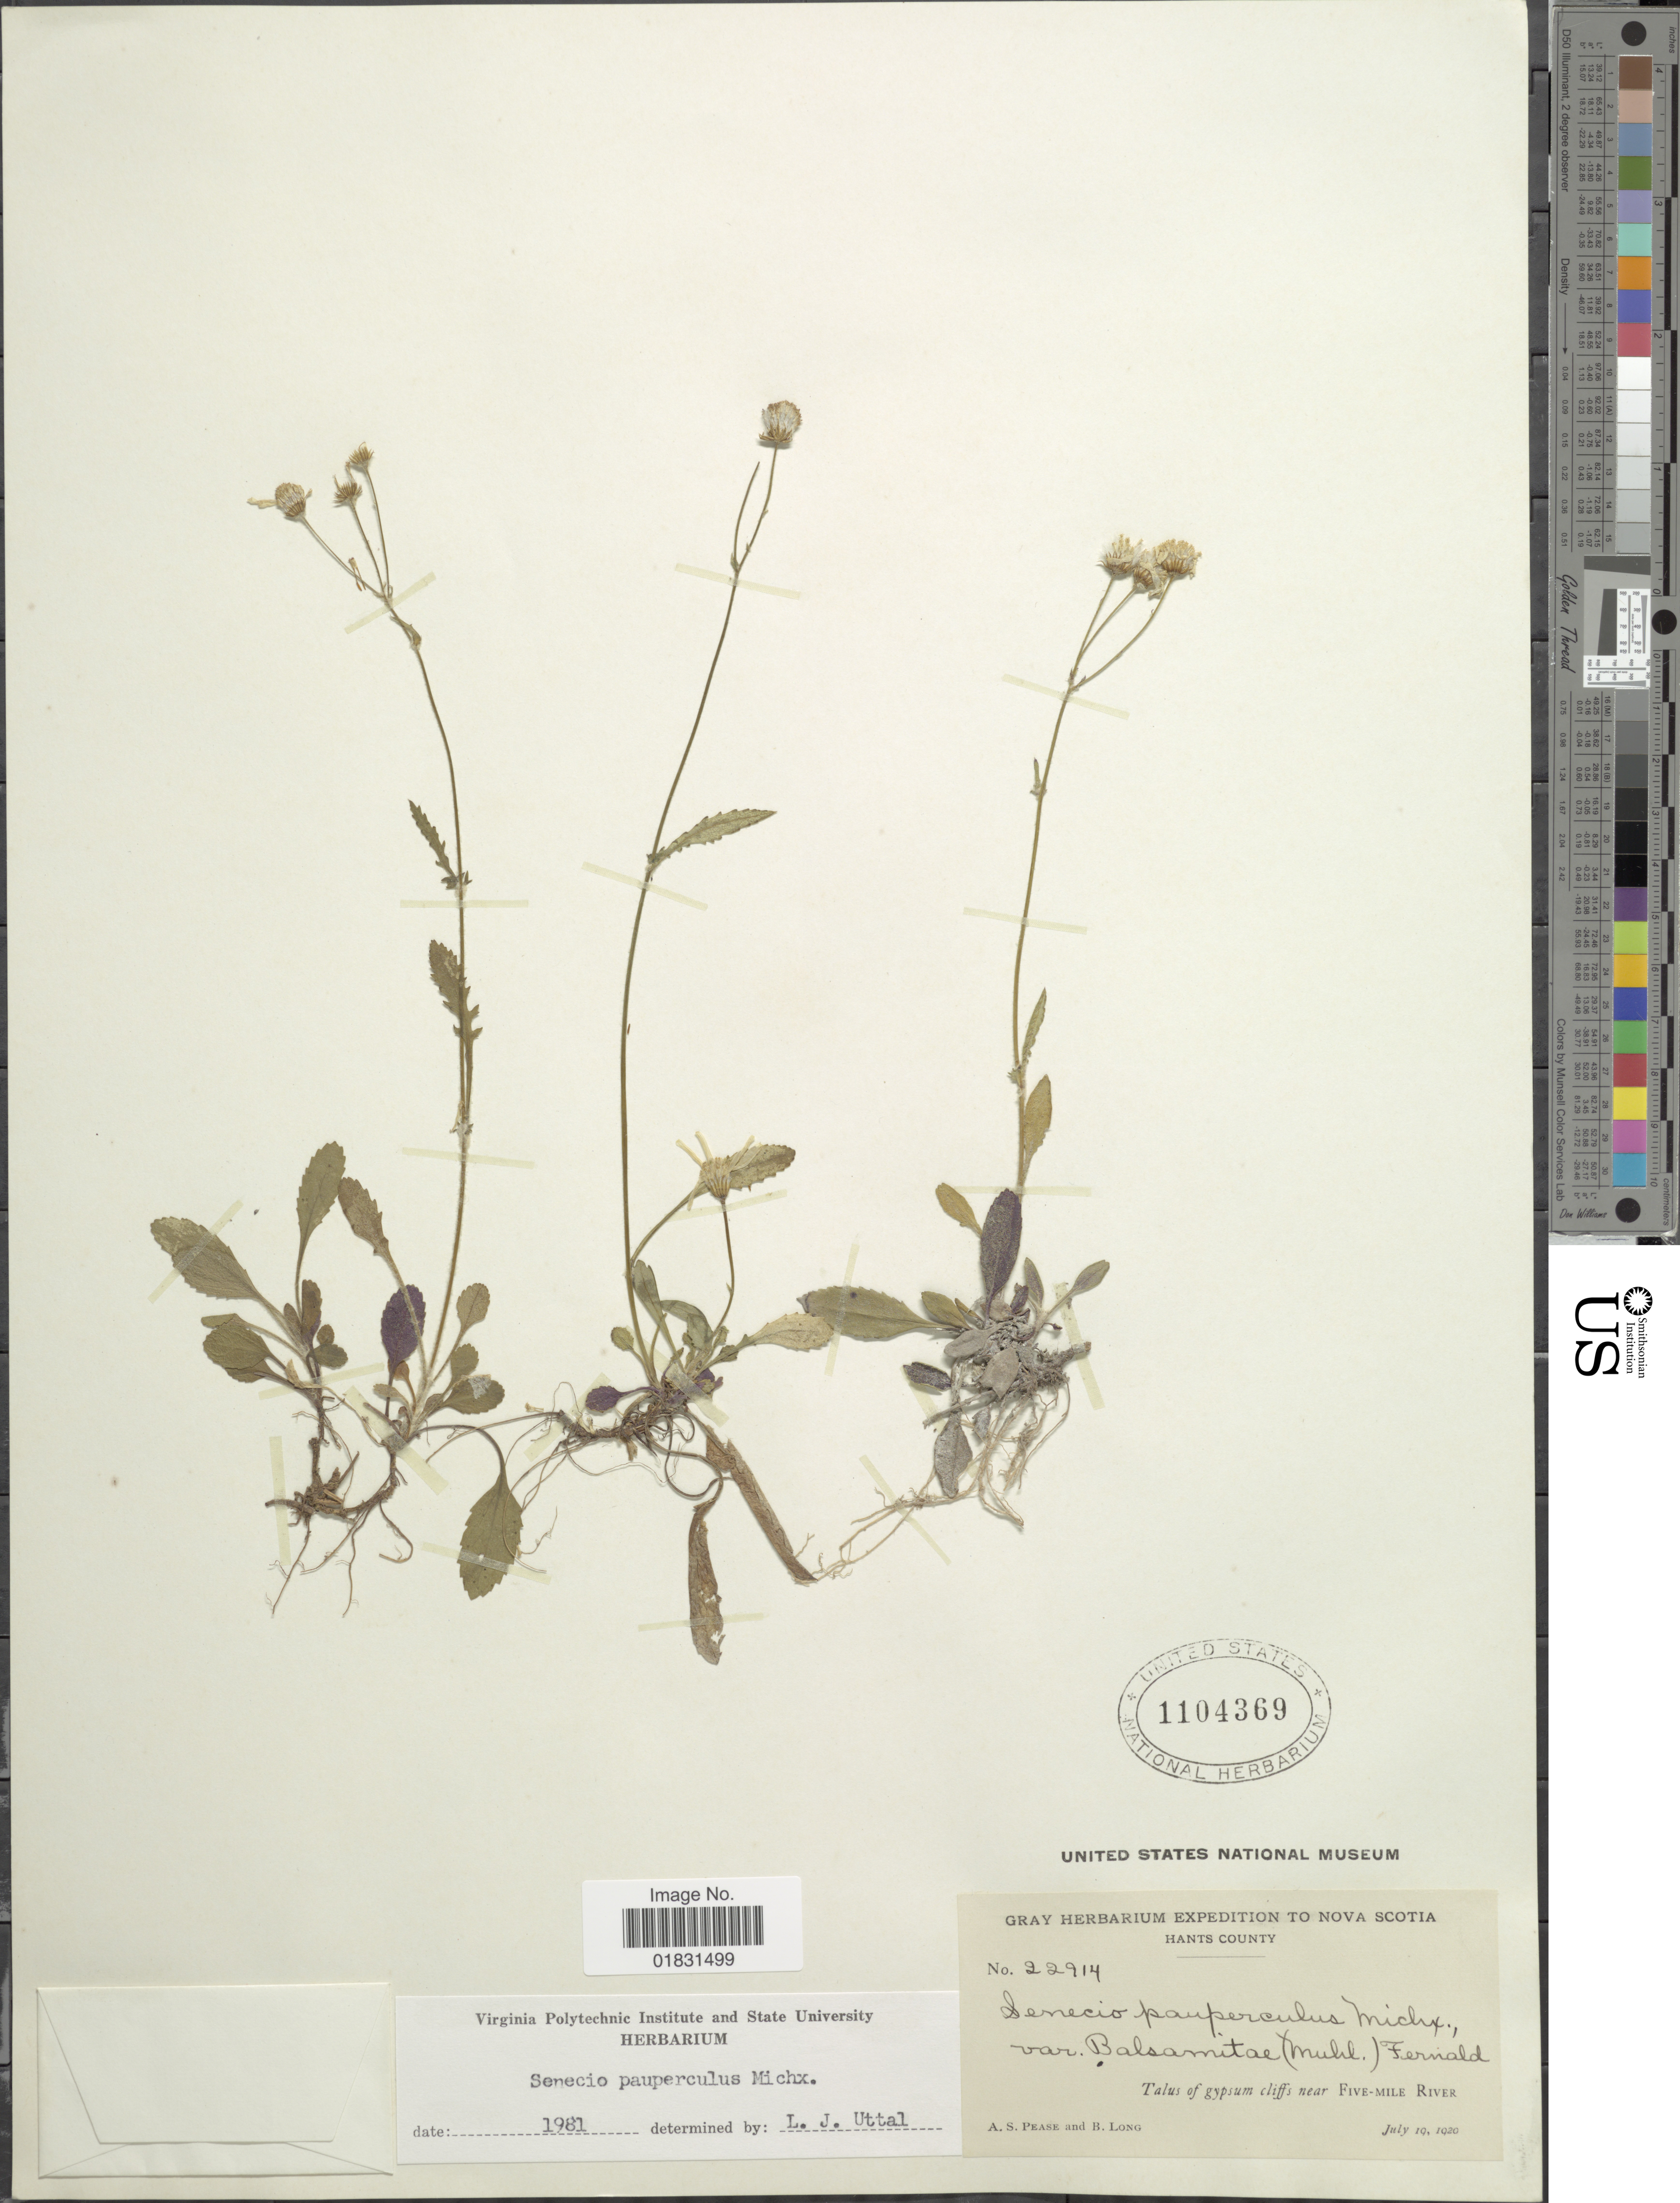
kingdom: Plantae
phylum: Tracheophyta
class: Magnoliopsida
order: Asterales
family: Asteraceae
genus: Packera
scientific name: Packera paupercula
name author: (Michx.) Á. Löve & D. Löve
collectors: A. S. Pease & B. Long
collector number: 22914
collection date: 1920-07-19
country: Canada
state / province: Nova Scotia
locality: Hants County, Talus of gypsum cliffs near Five-Mile River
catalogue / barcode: US 1104369